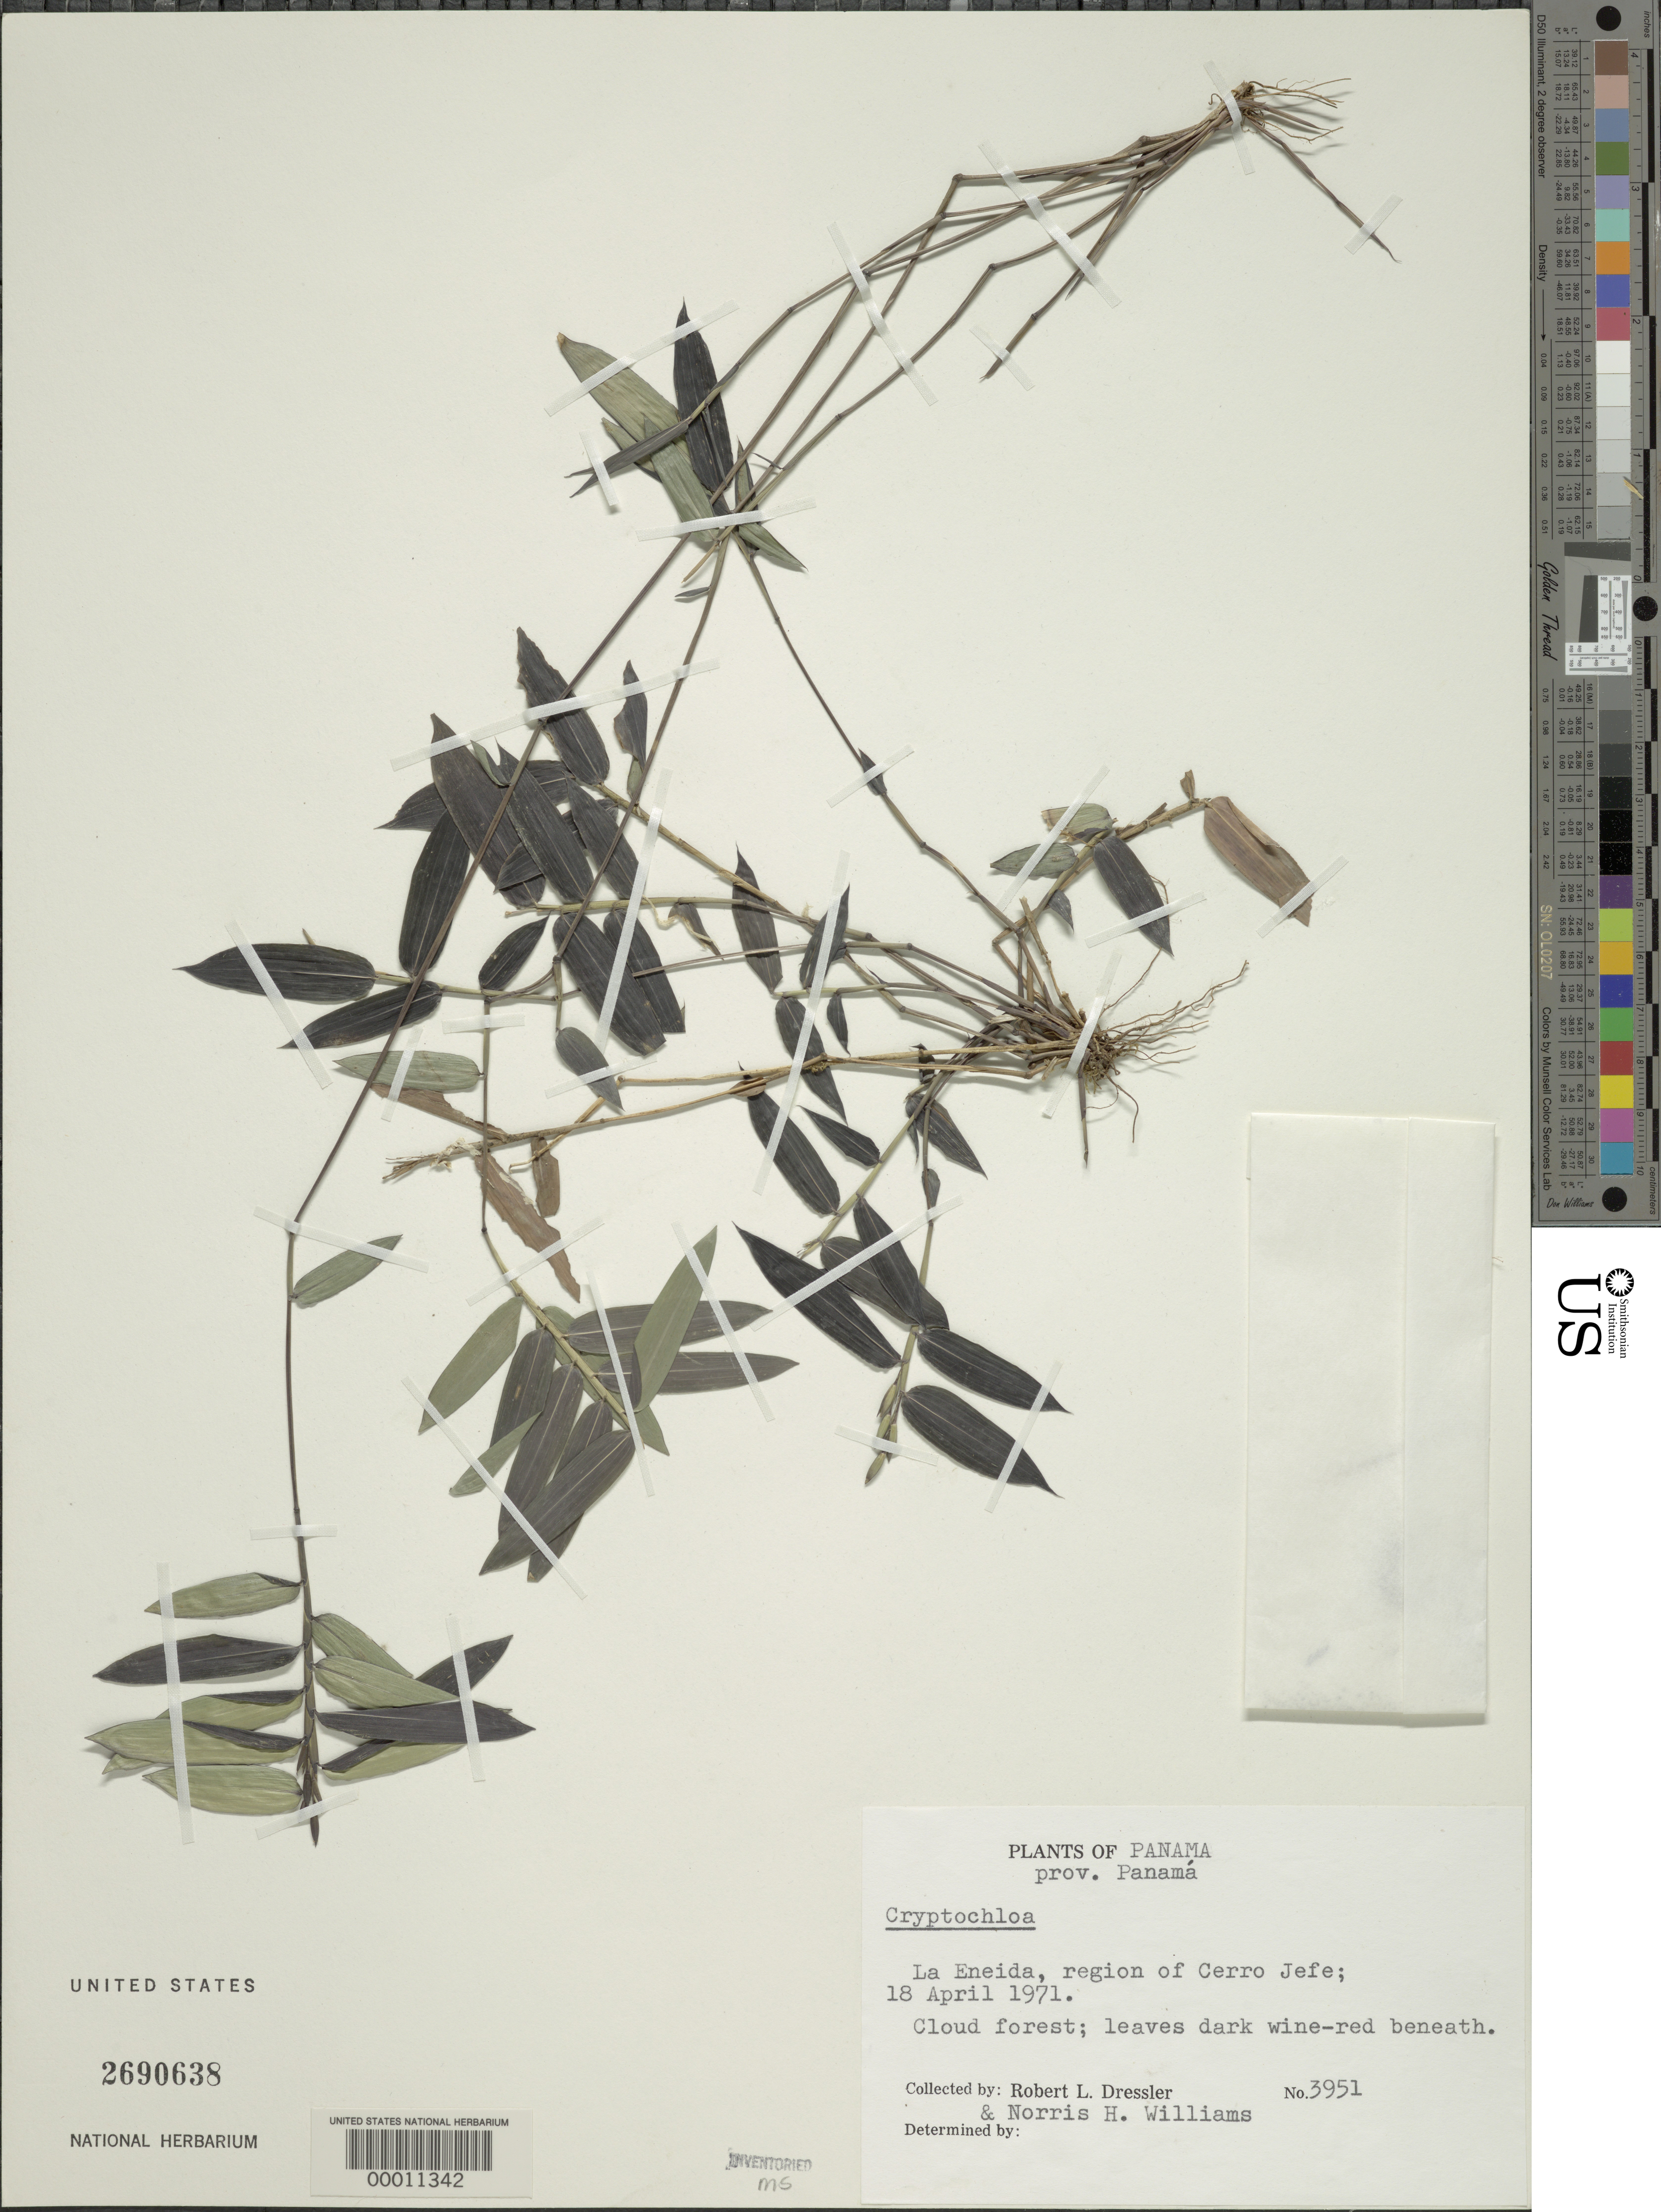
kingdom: Plantae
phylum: Tracheophyta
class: Liliopsida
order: Poales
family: Poaceae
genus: Cryptochloa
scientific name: Cryptochloa variana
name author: Swallen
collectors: R. Dressler & N. H. Williams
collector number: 3951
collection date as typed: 18 Apr 1971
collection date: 1971-04-18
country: Panama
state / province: Panamá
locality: La Eneida, Cerro Jefe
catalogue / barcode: US 2690638